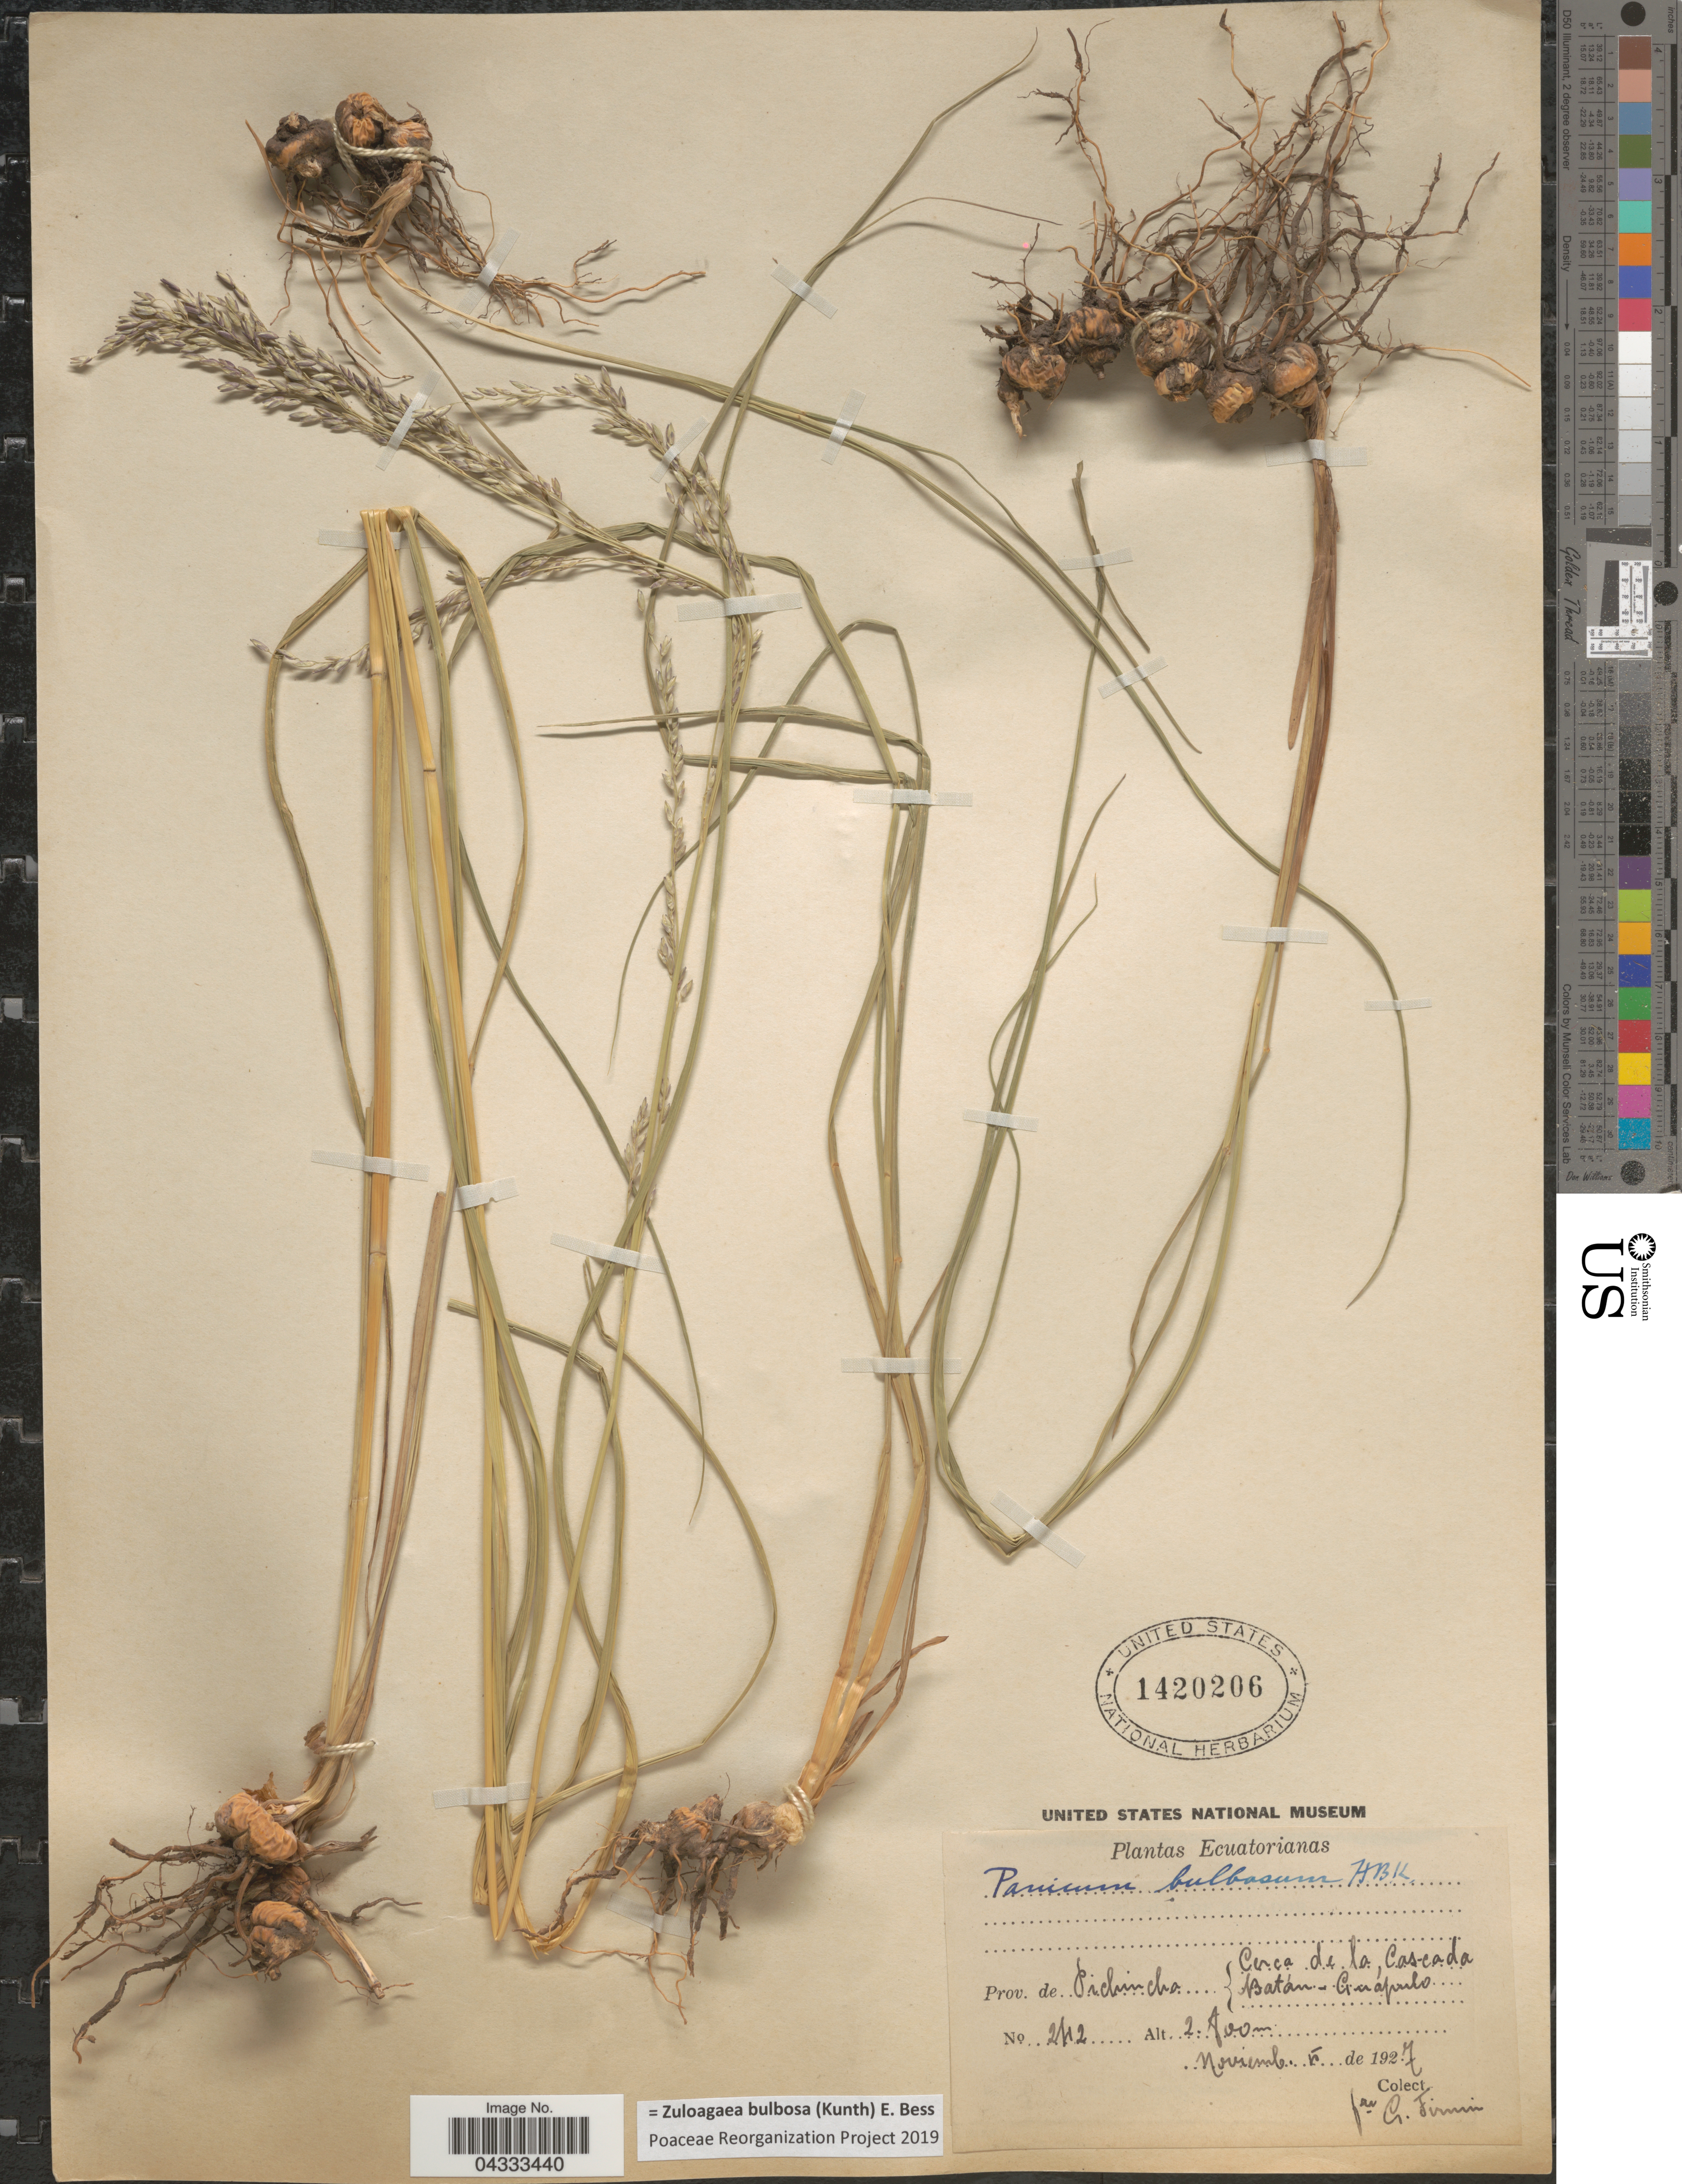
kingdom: Plantae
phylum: Tracheophyta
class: Liliopsida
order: Poales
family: Poaceae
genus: Zuloagaea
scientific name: Zuloagaea bulbosa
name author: (Kunth) E. Bess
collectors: F. Firmin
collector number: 242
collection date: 1927-11-05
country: Ecuador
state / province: Pichincha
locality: Cerca de la Cascada. Batán-Guápulo.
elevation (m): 2800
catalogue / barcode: US 1420206